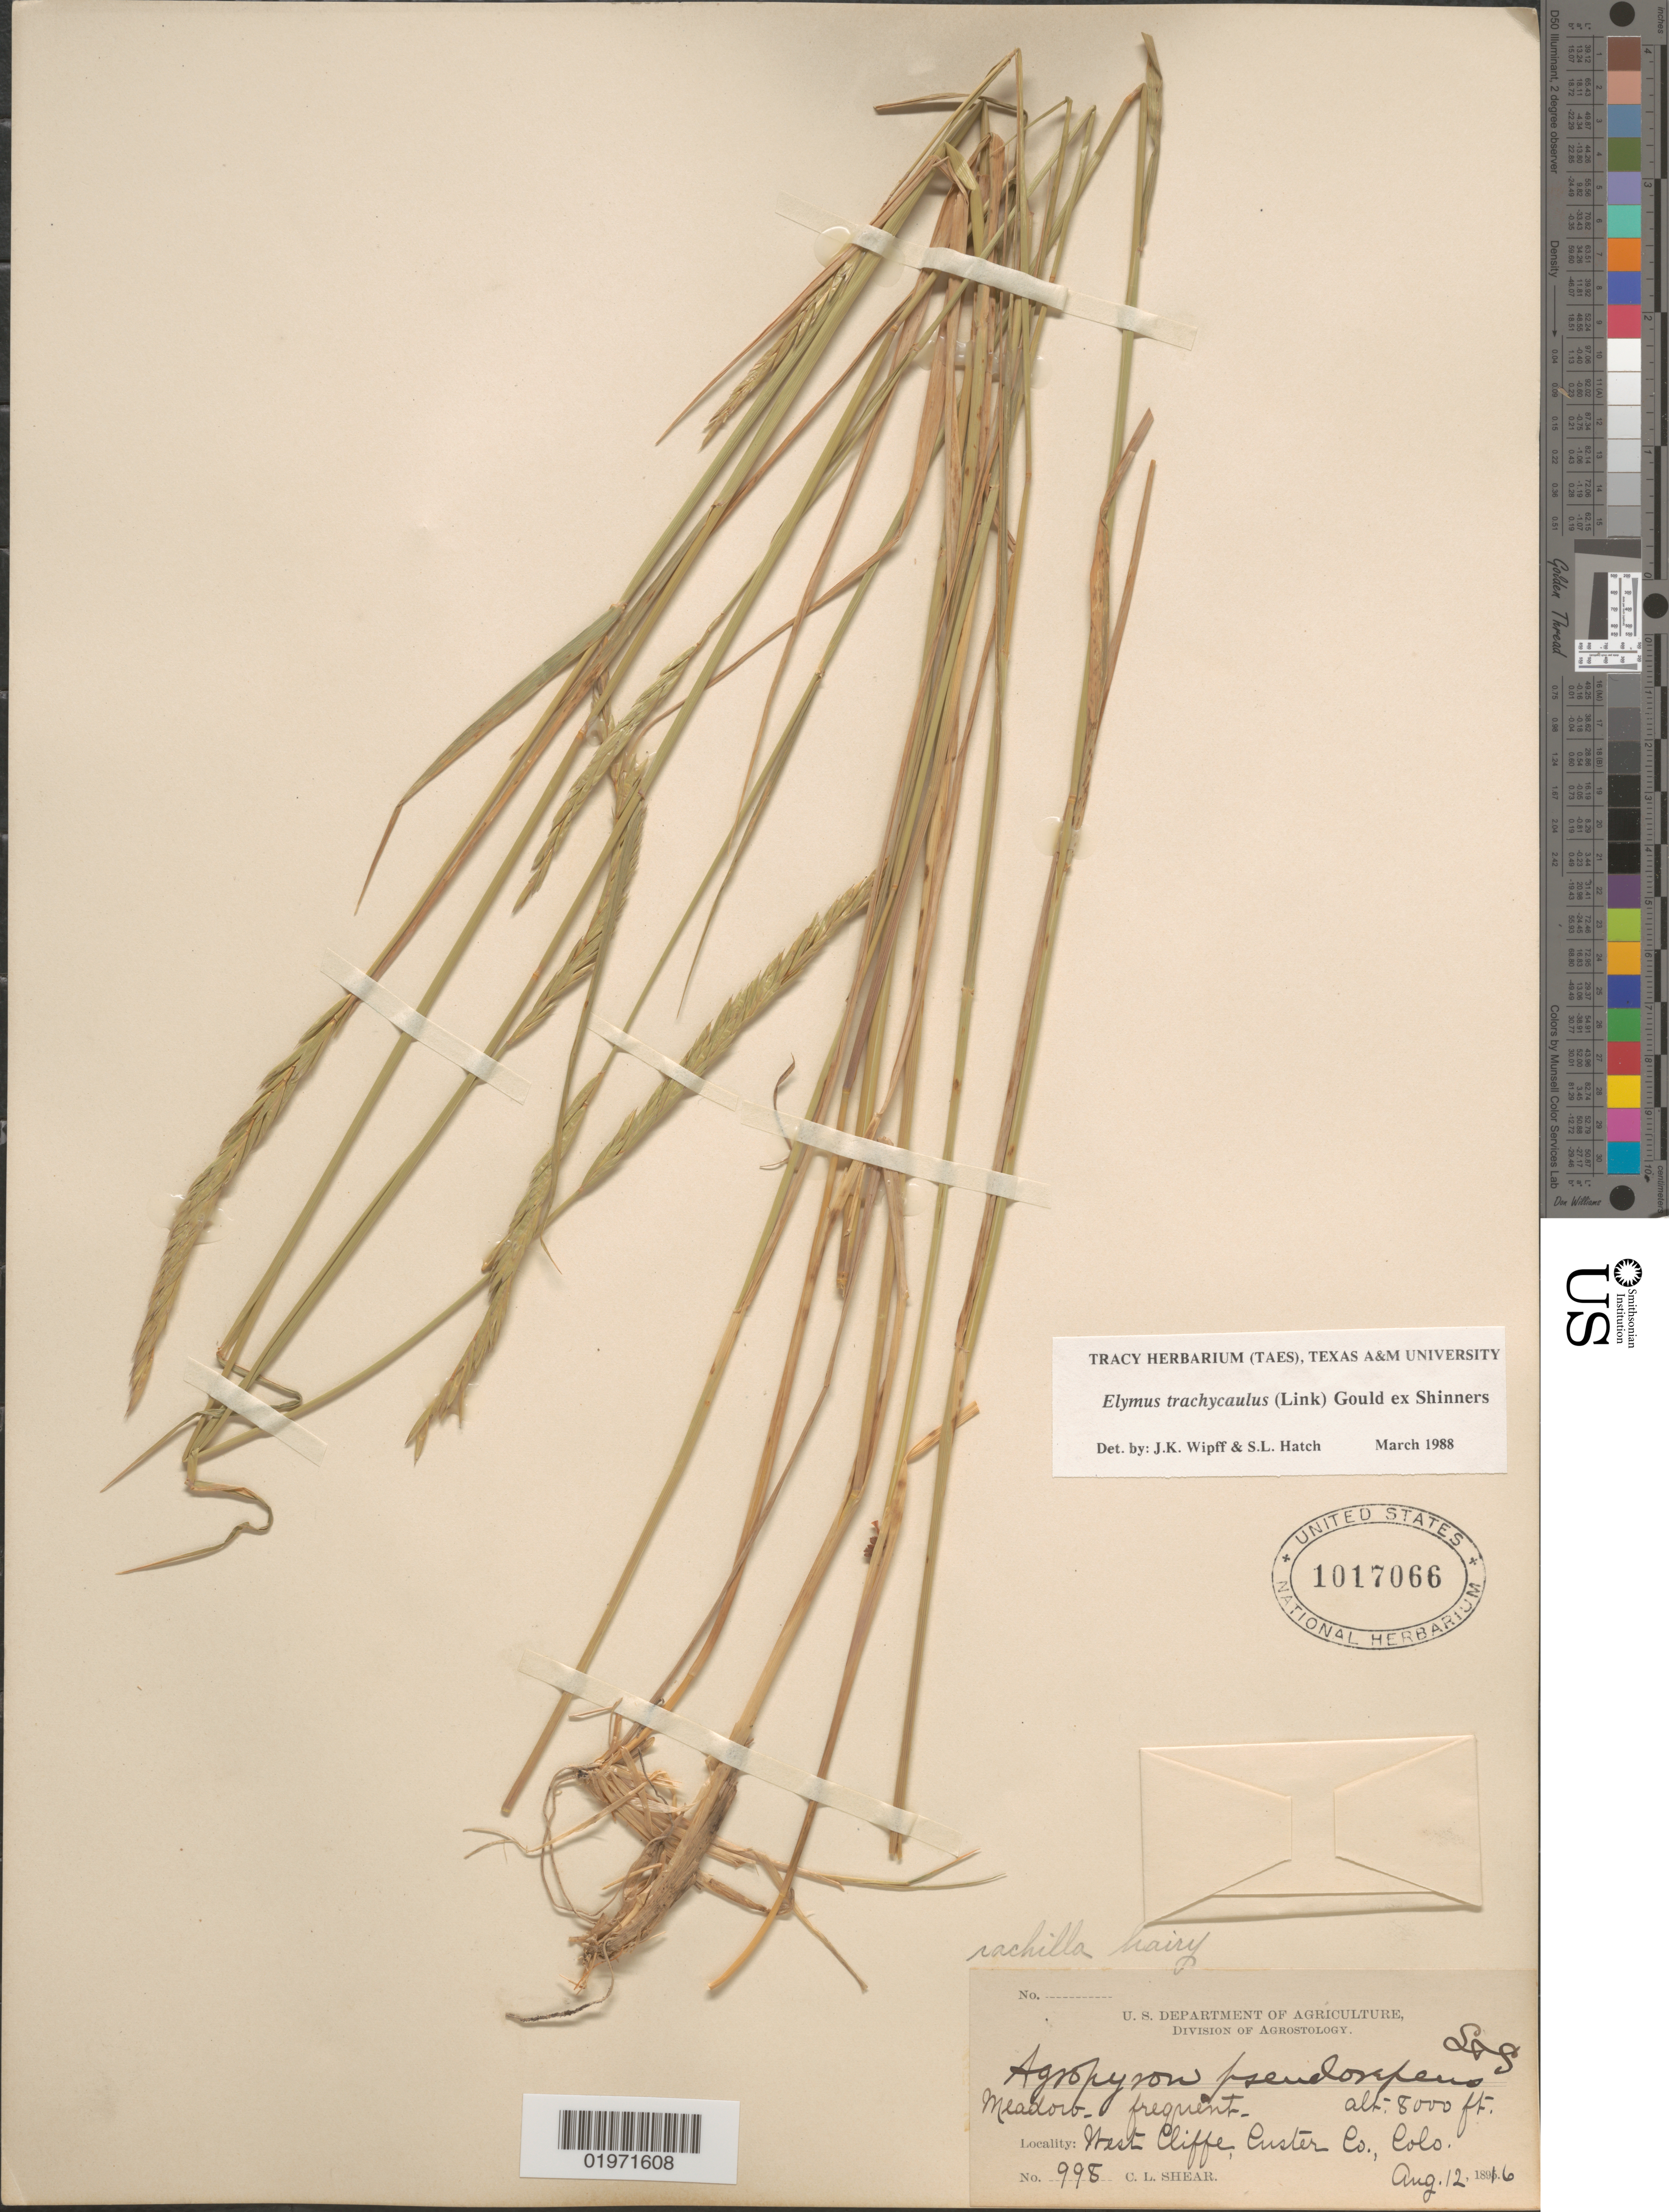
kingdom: Plantae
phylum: Tracheophyta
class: Liliopsida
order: Poales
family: Poaceae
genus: Elymus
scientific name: Elymus trachycaulus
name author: (Link) Gould ex Shinners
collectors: C. L. Shear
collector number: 998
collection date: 1896-08-12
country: United States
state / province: Colorado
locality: West Cliffe, Custer Co.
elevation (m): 2438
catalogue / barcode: US 1017066